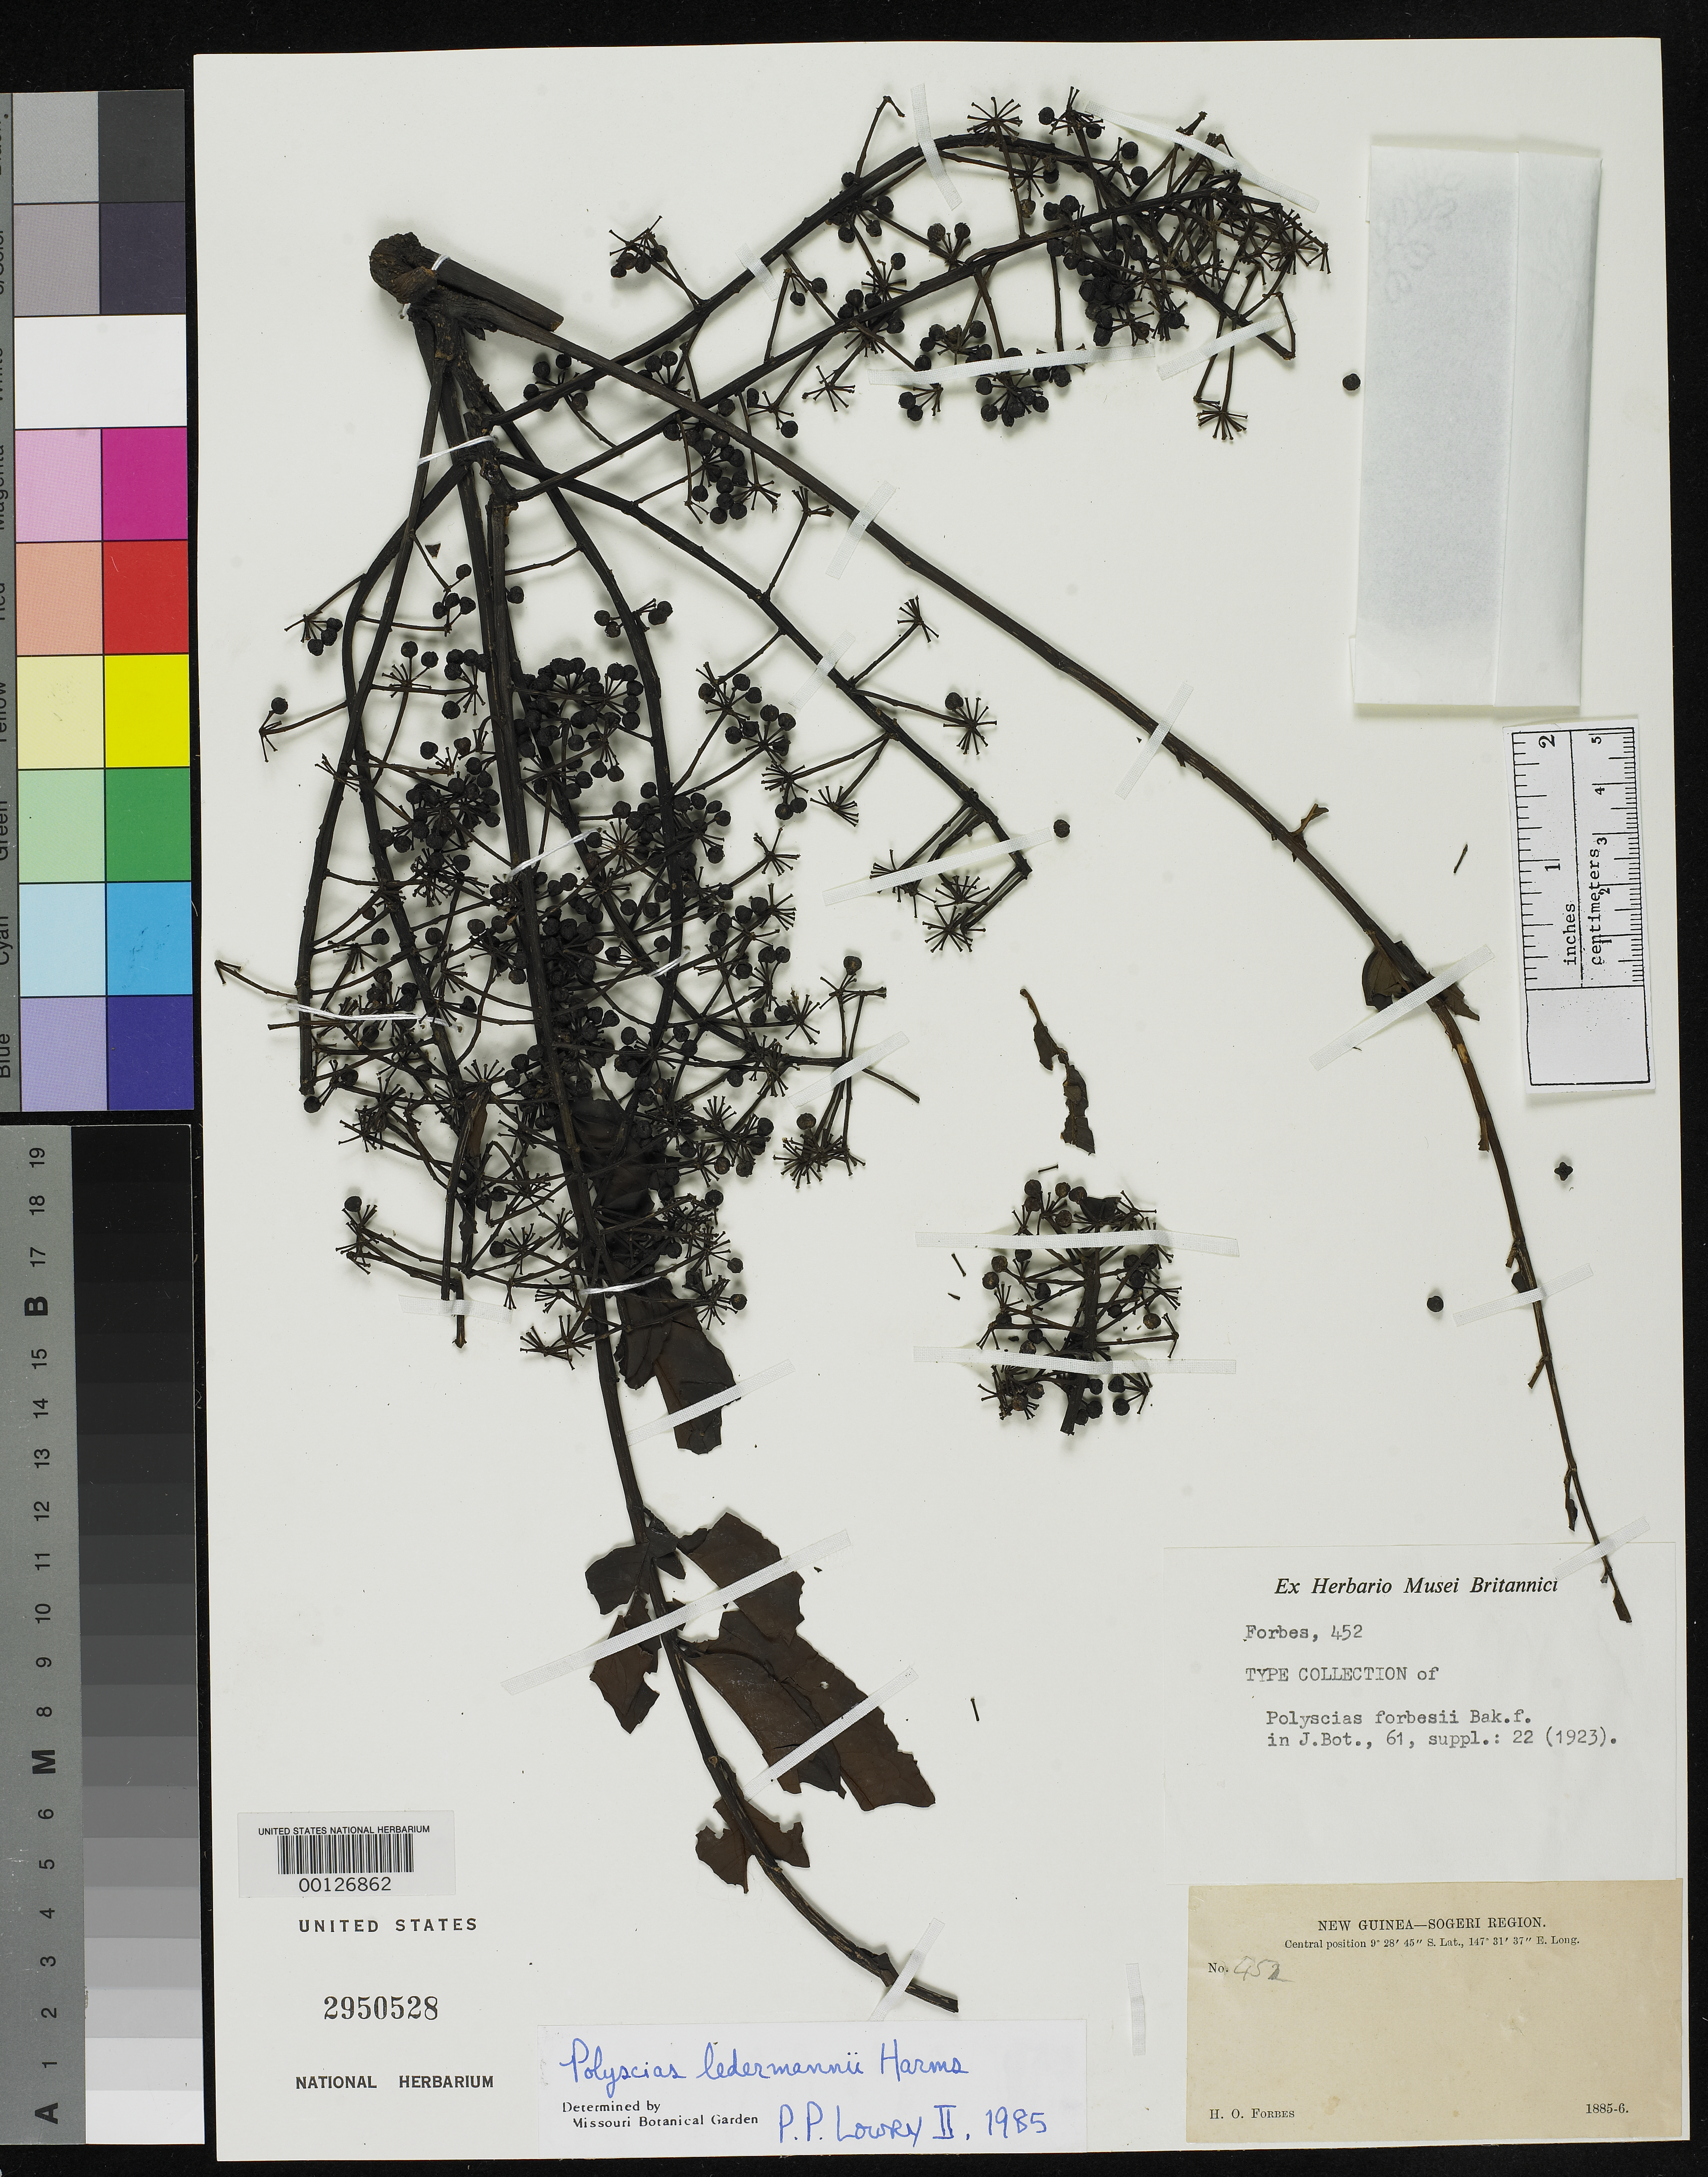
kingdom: Plantae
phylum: Tracheophyta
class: Magnoliopsida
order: Apiales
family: Araliaceae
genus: Polyscias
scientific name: Polyscias forbesii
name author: Baker f.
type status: Isotype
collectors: H. O. Forbes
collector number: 452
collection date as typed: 1885 to -- --- 1886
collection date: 1885/1886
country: Papua New Guinea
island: New Guinea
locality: Sogeri region.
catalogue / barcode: US 2950528